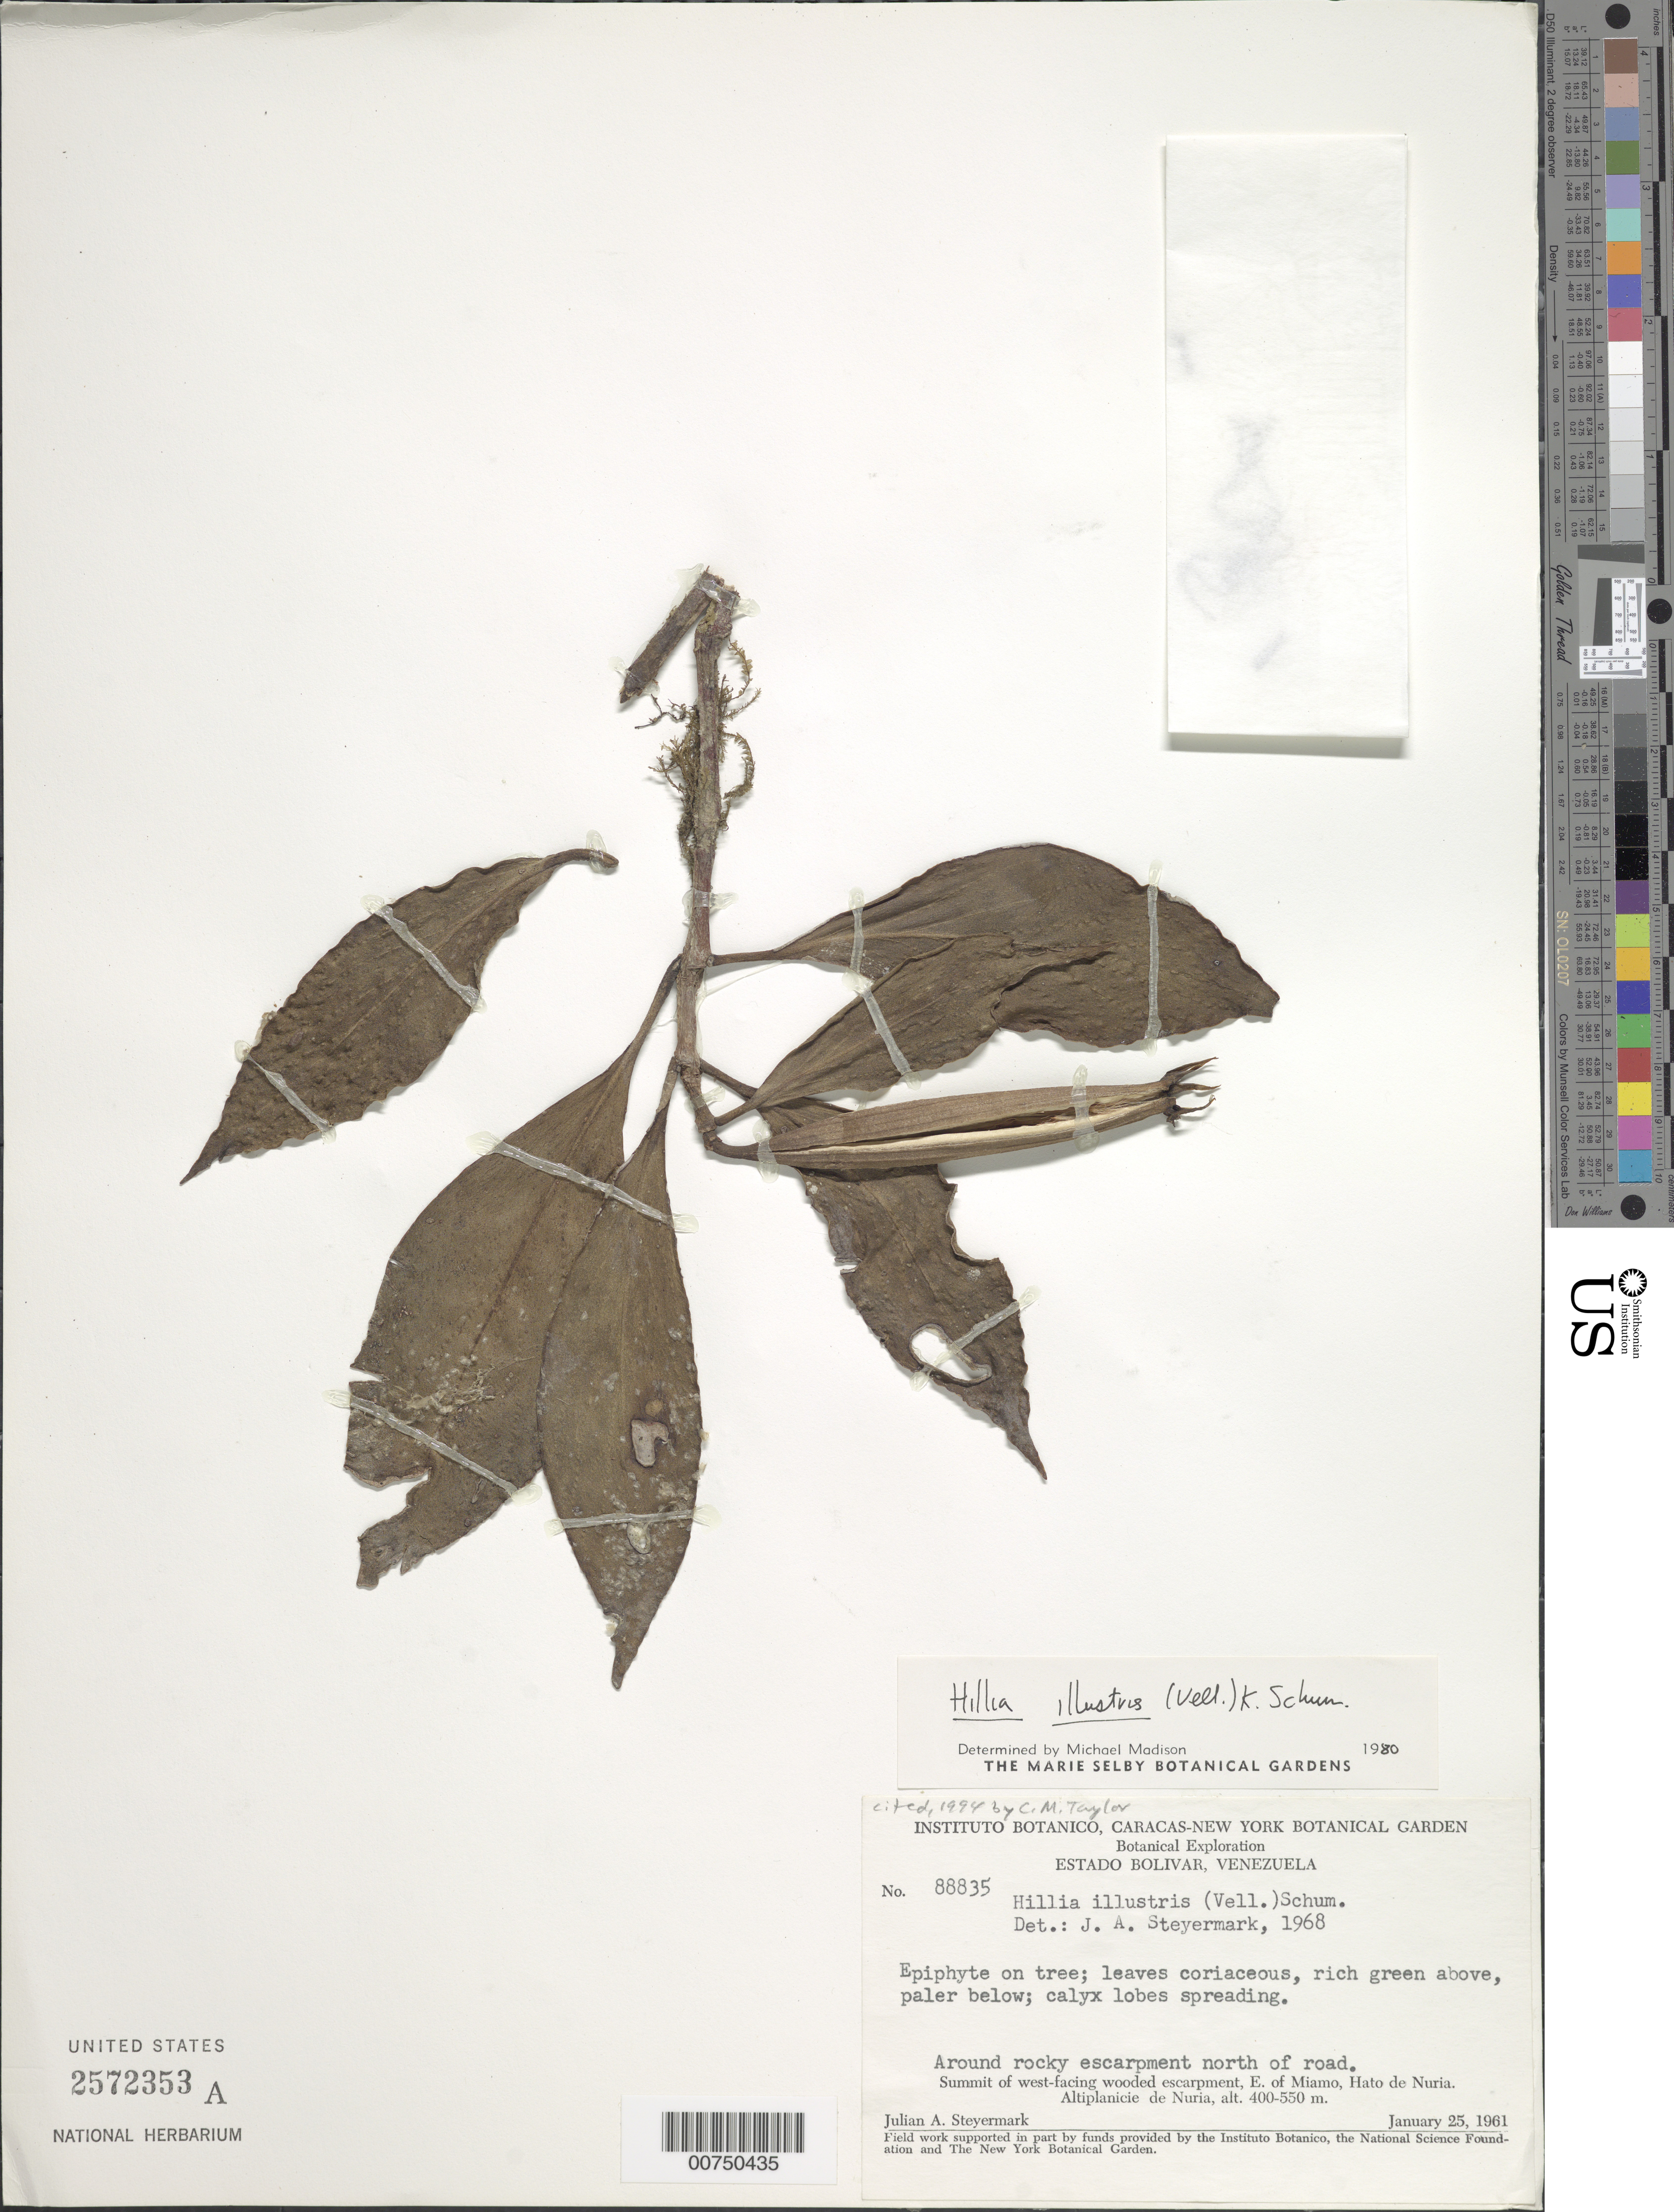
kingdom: Plantae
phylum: Tracheophyta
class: Magnoliopsida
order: Gentianales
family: Rubiaceae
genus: Hillia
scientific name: Hillia illustris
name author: (Vell.) K. Schum.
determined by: Madison, Michael T.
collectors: J. Steyermark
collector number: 88835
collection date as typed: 25-Jan-61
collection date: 1961-01-25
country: Venezuela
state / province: Bolívar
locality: Altiplanicie de Nuria; Hato de Nuria; E of Miamo, north of road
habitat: Around rocky escarpment; summit of west-facing wooded escarpment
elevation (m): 400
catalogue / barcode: US 2572353A